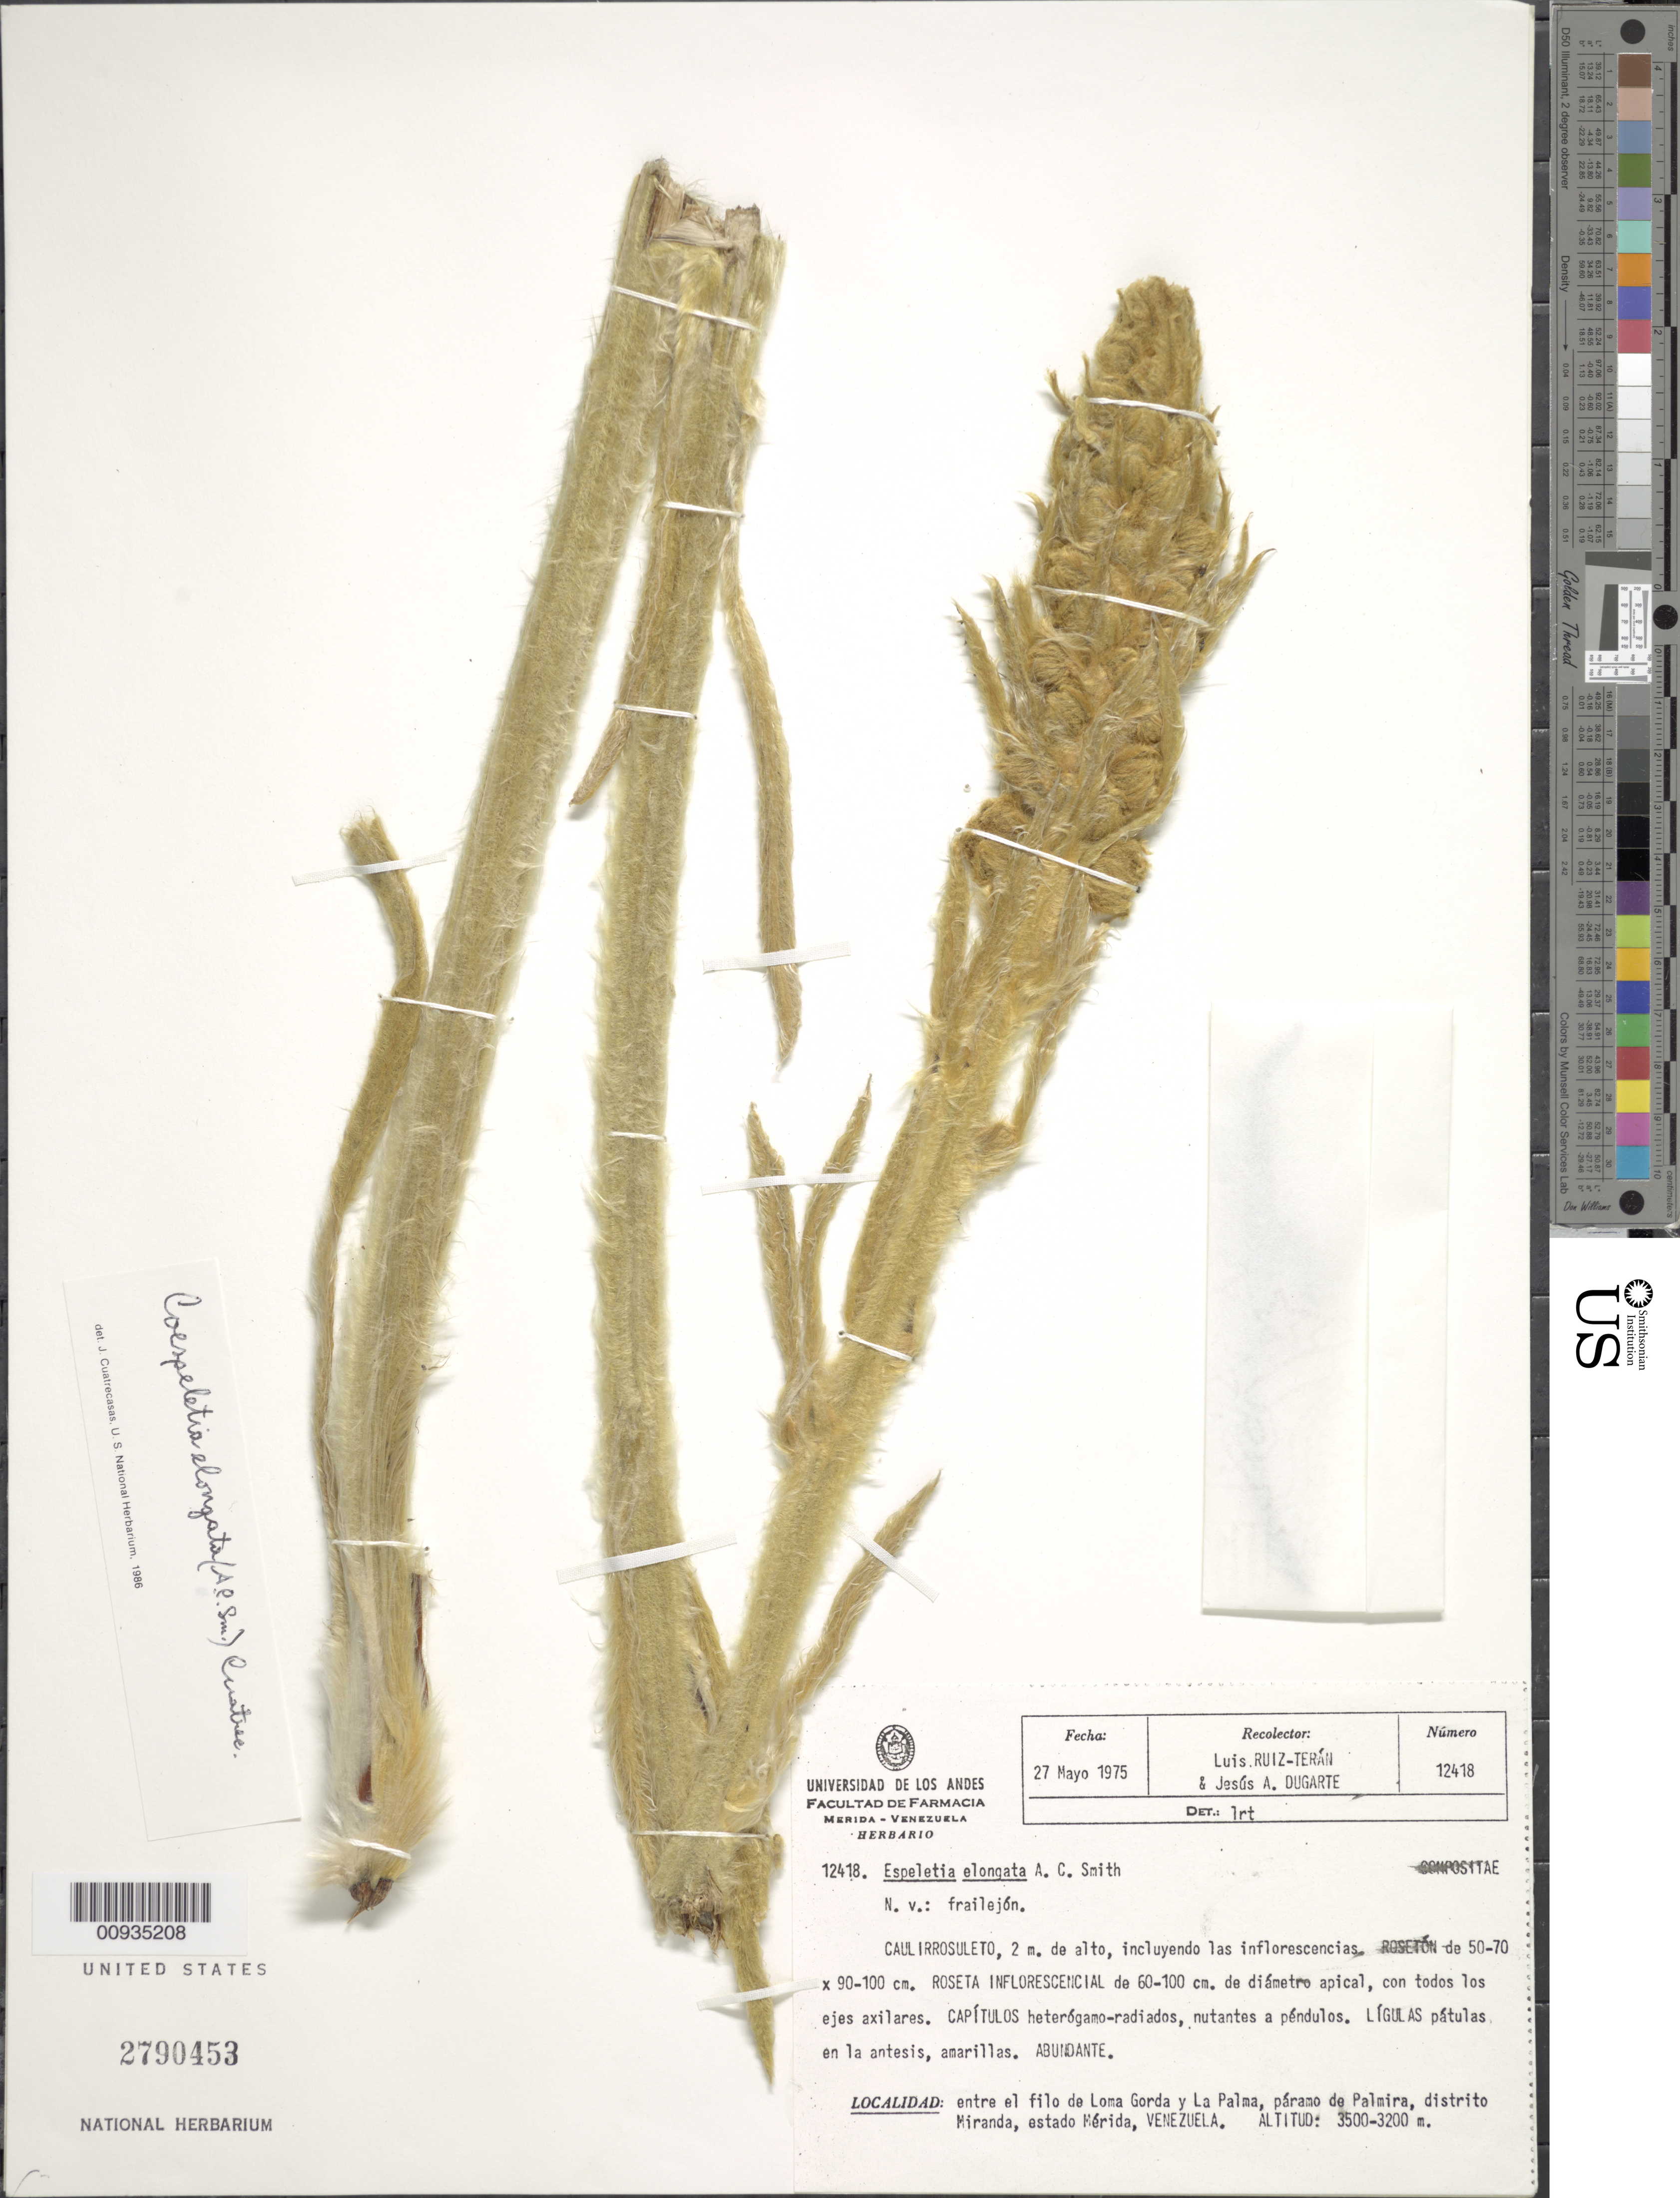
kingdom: Plantae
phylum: Tracheophyta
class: Magnoliopsida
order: Asterales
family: Asteraceae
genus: Coespeletia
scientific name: Coespeletia elongata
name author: (A.C. Sm.) Cuatrec.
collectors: L. E. Ruíz-Terán & J. Dugarte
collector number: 12418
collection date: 1975-05-27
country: Venezuela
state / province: Mérida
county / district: Miranda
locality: Páramo de Palmira. Entre filo de Loma Gorda y La Palma.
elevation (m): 3200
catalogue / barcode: US 2790453